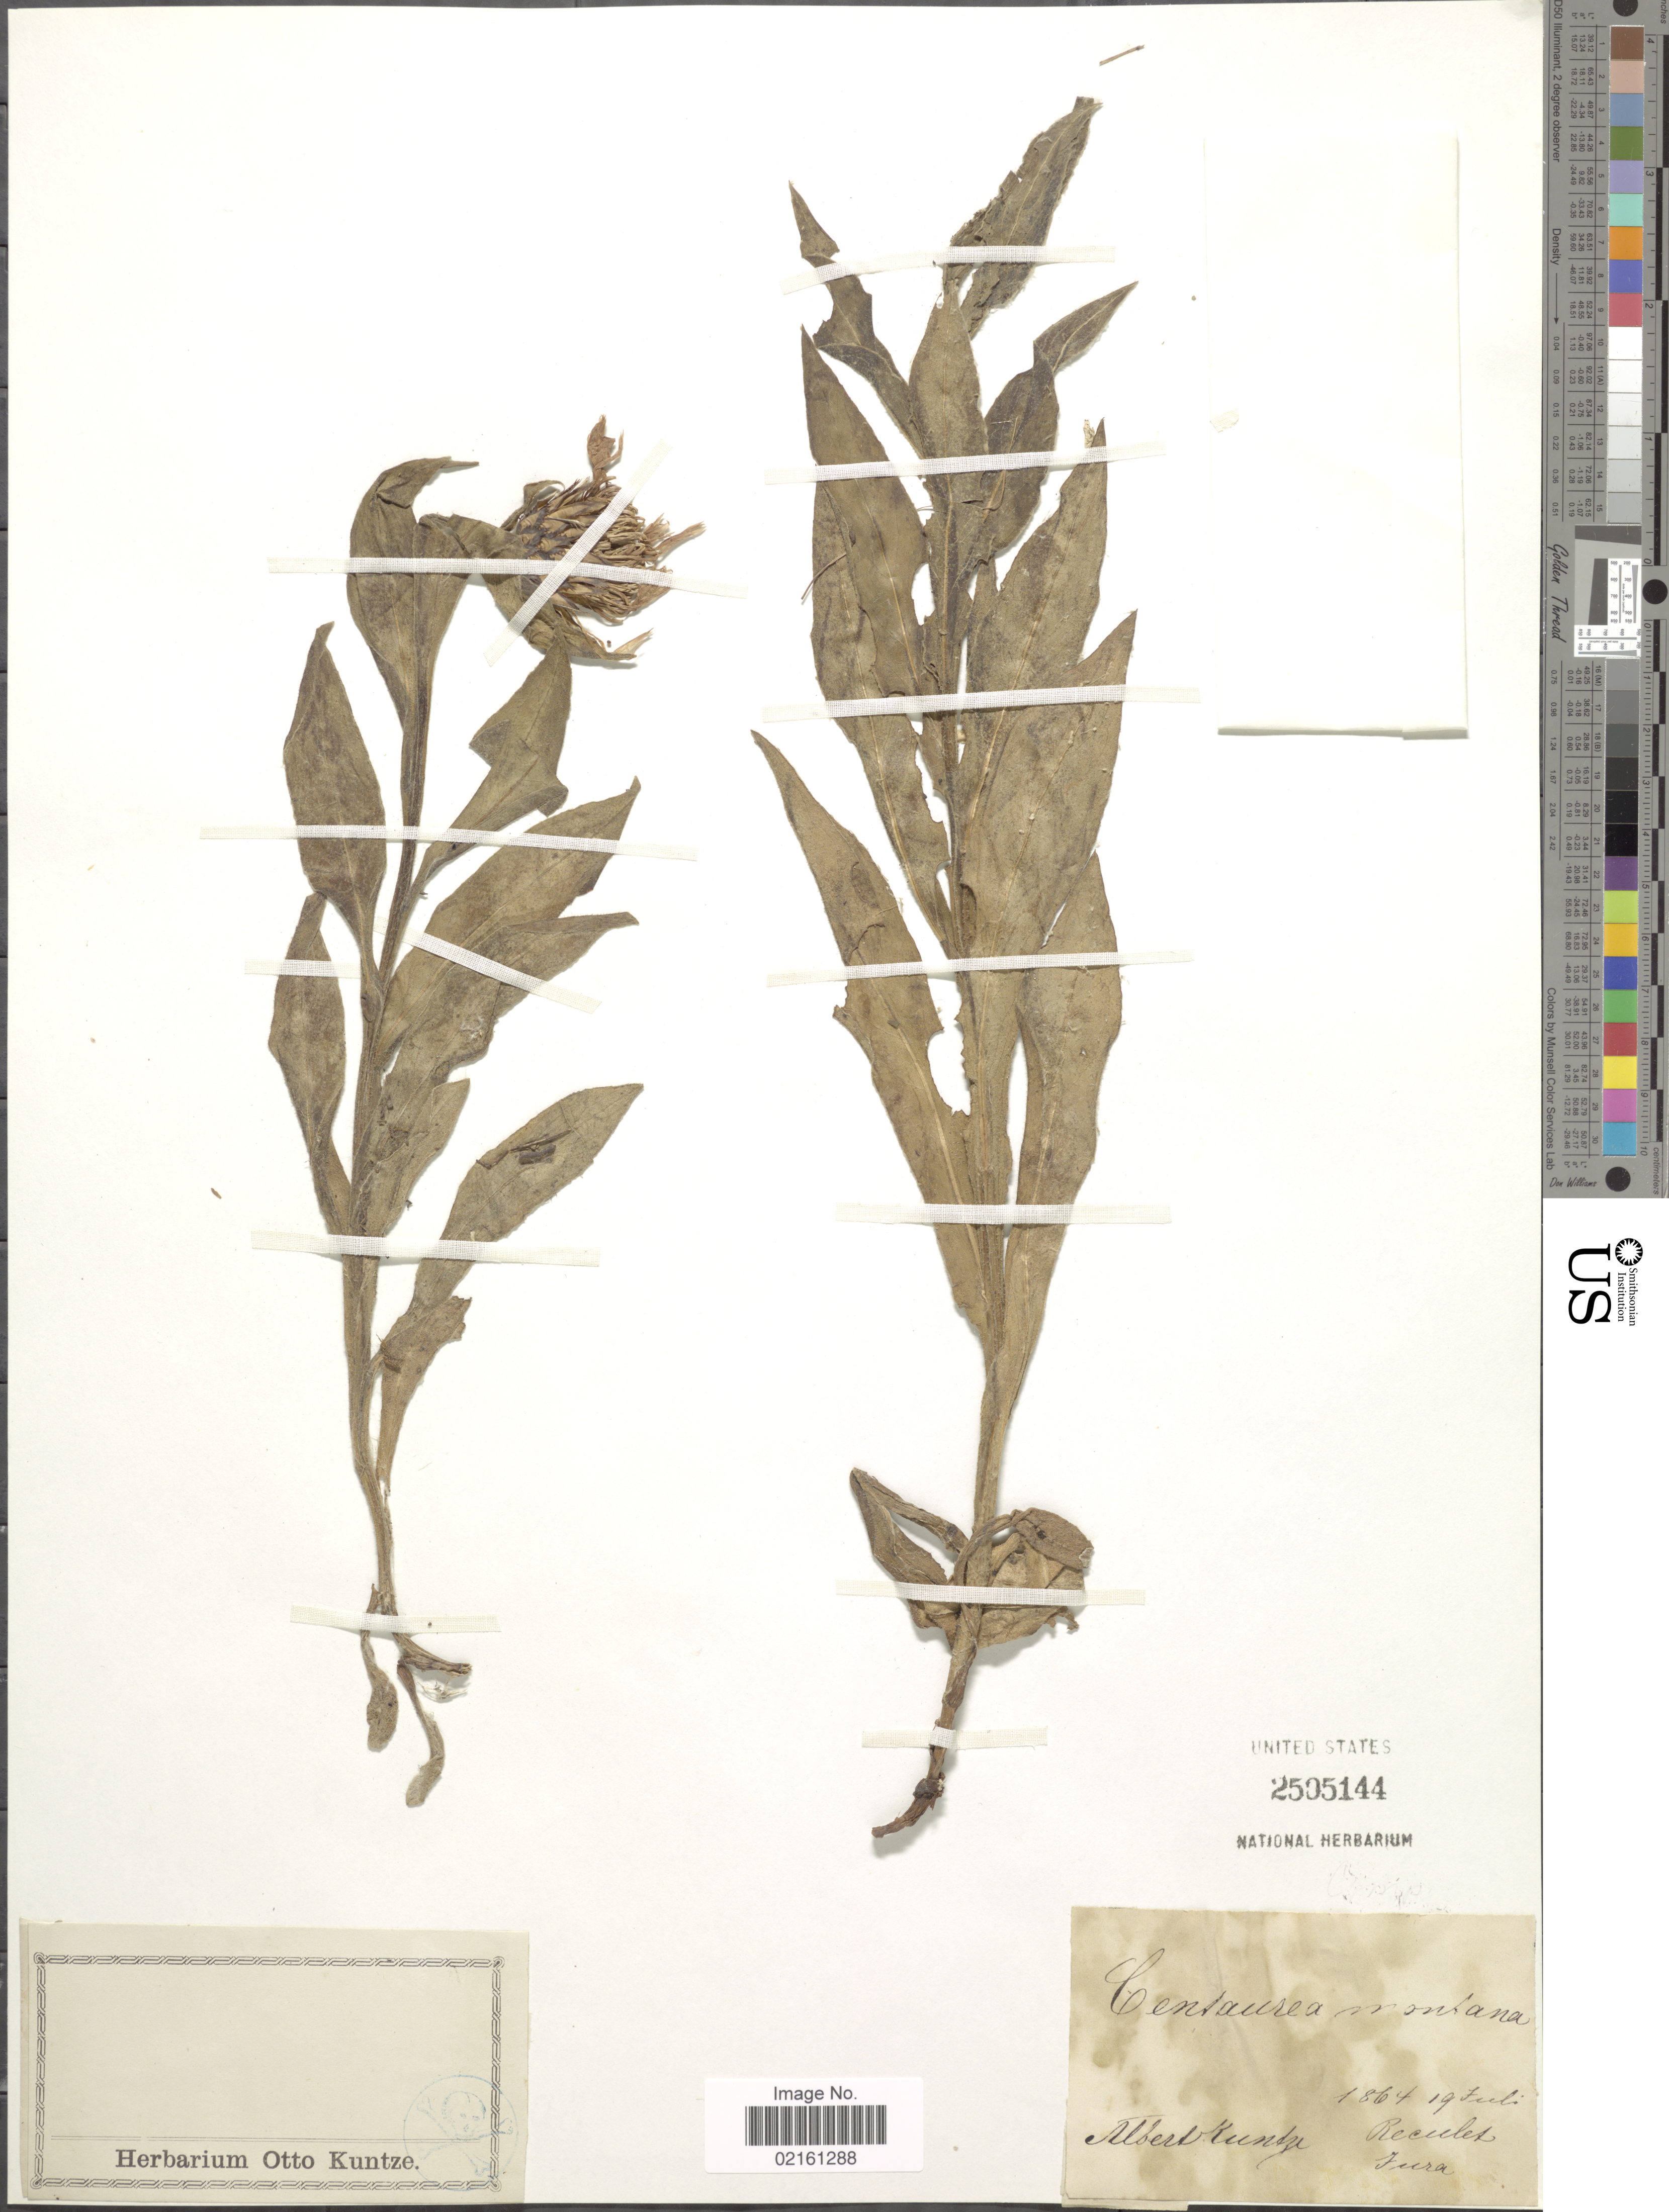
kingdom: Plantae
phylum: Tracheophyta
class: Magnoliopsida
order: Asterales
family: Asteraceae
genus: Centaurea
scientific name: Centaurea montana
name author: L.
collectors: A. Kuntze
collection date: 1864-07-19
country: France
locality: Reculet, Jura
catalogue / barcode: US 2505144